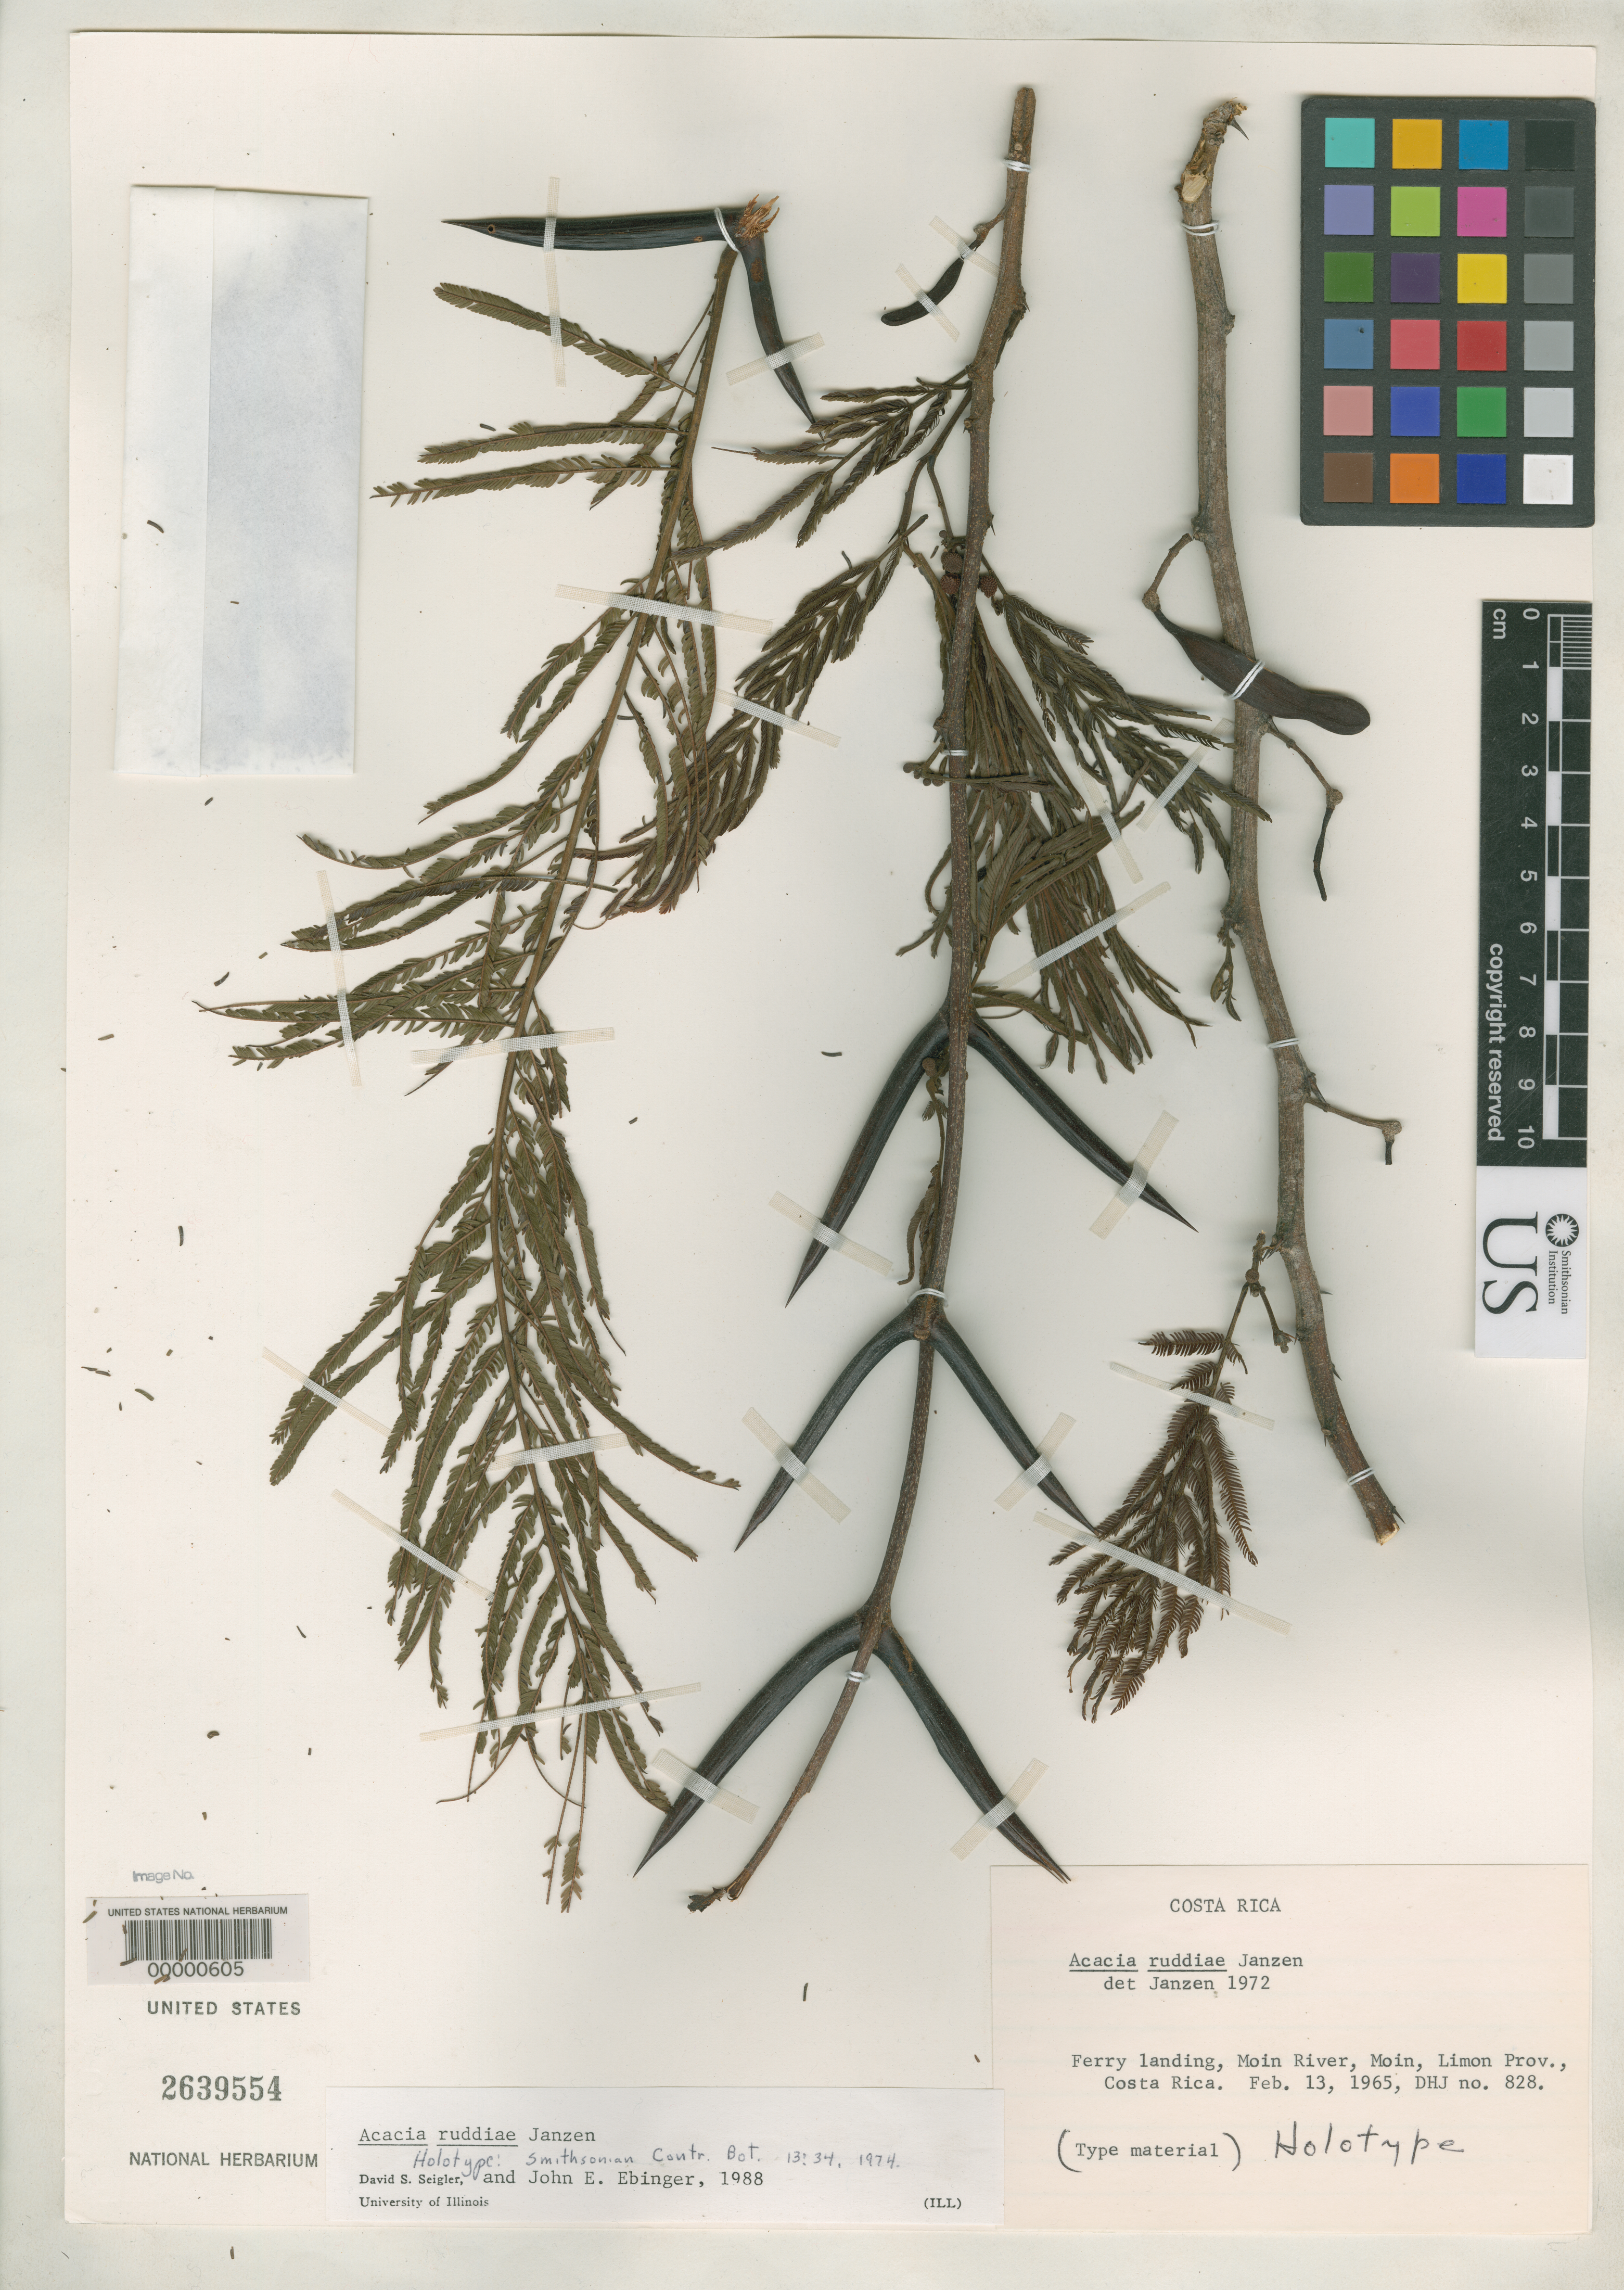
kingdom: Plantae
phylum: Tracheophyta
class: Magnoliopsida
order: Fabales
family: Fabaceae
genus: Acacia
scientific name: Acacia ruddiae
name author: D.H. Janzen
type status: Holotype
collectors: D. Janzen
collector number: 828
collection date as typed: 13 Feb 1965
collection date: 1965-02-13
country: Costa Rica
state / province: Limón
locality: Ferry Landing, Moin River, Moin.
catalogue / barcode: US 2639554